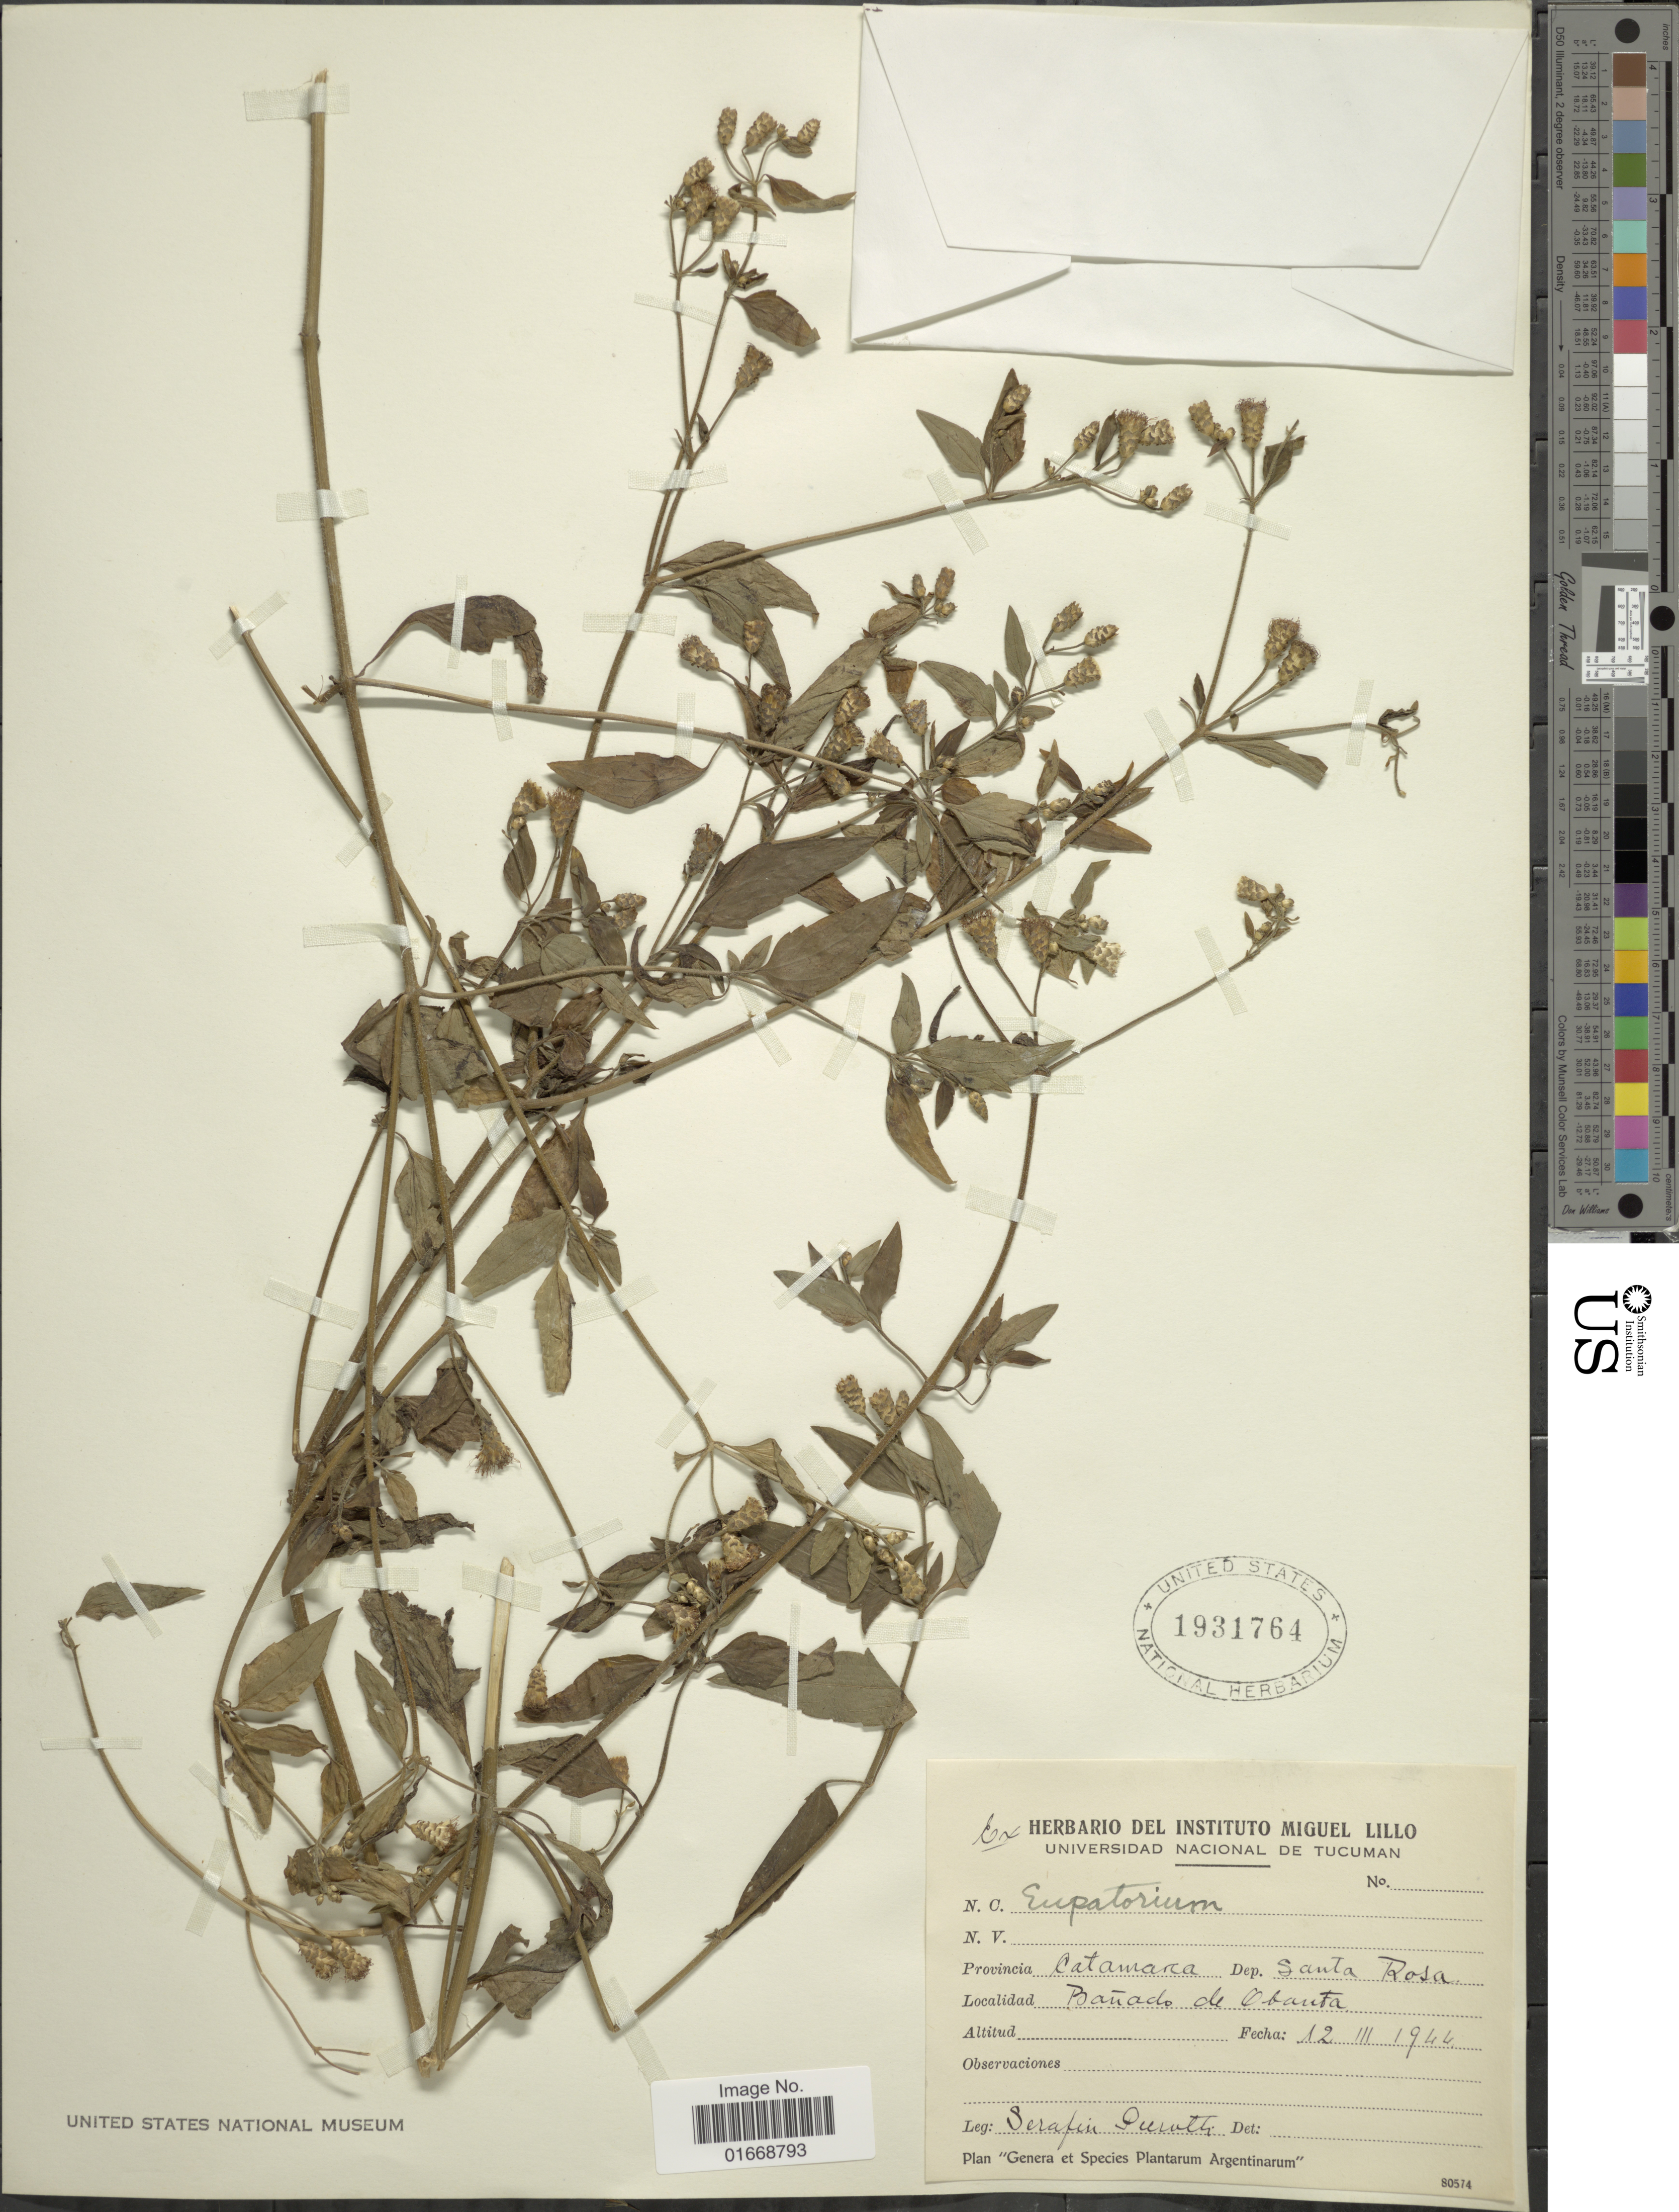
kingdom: Plantae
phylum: Tracheophyta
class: Magnoliopsida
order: Asterales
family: Asteraceae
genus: Chromolaena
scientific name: Chromolaena squarroso-ramosa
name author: (Hieron.) R.M. King & H. Rob.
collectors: S. A. Pierotti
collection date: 1944-03-12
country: Argentina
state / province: Catamarca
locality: Dep. Santa Rosa, Banado de Obanta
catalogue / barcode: US 1931764